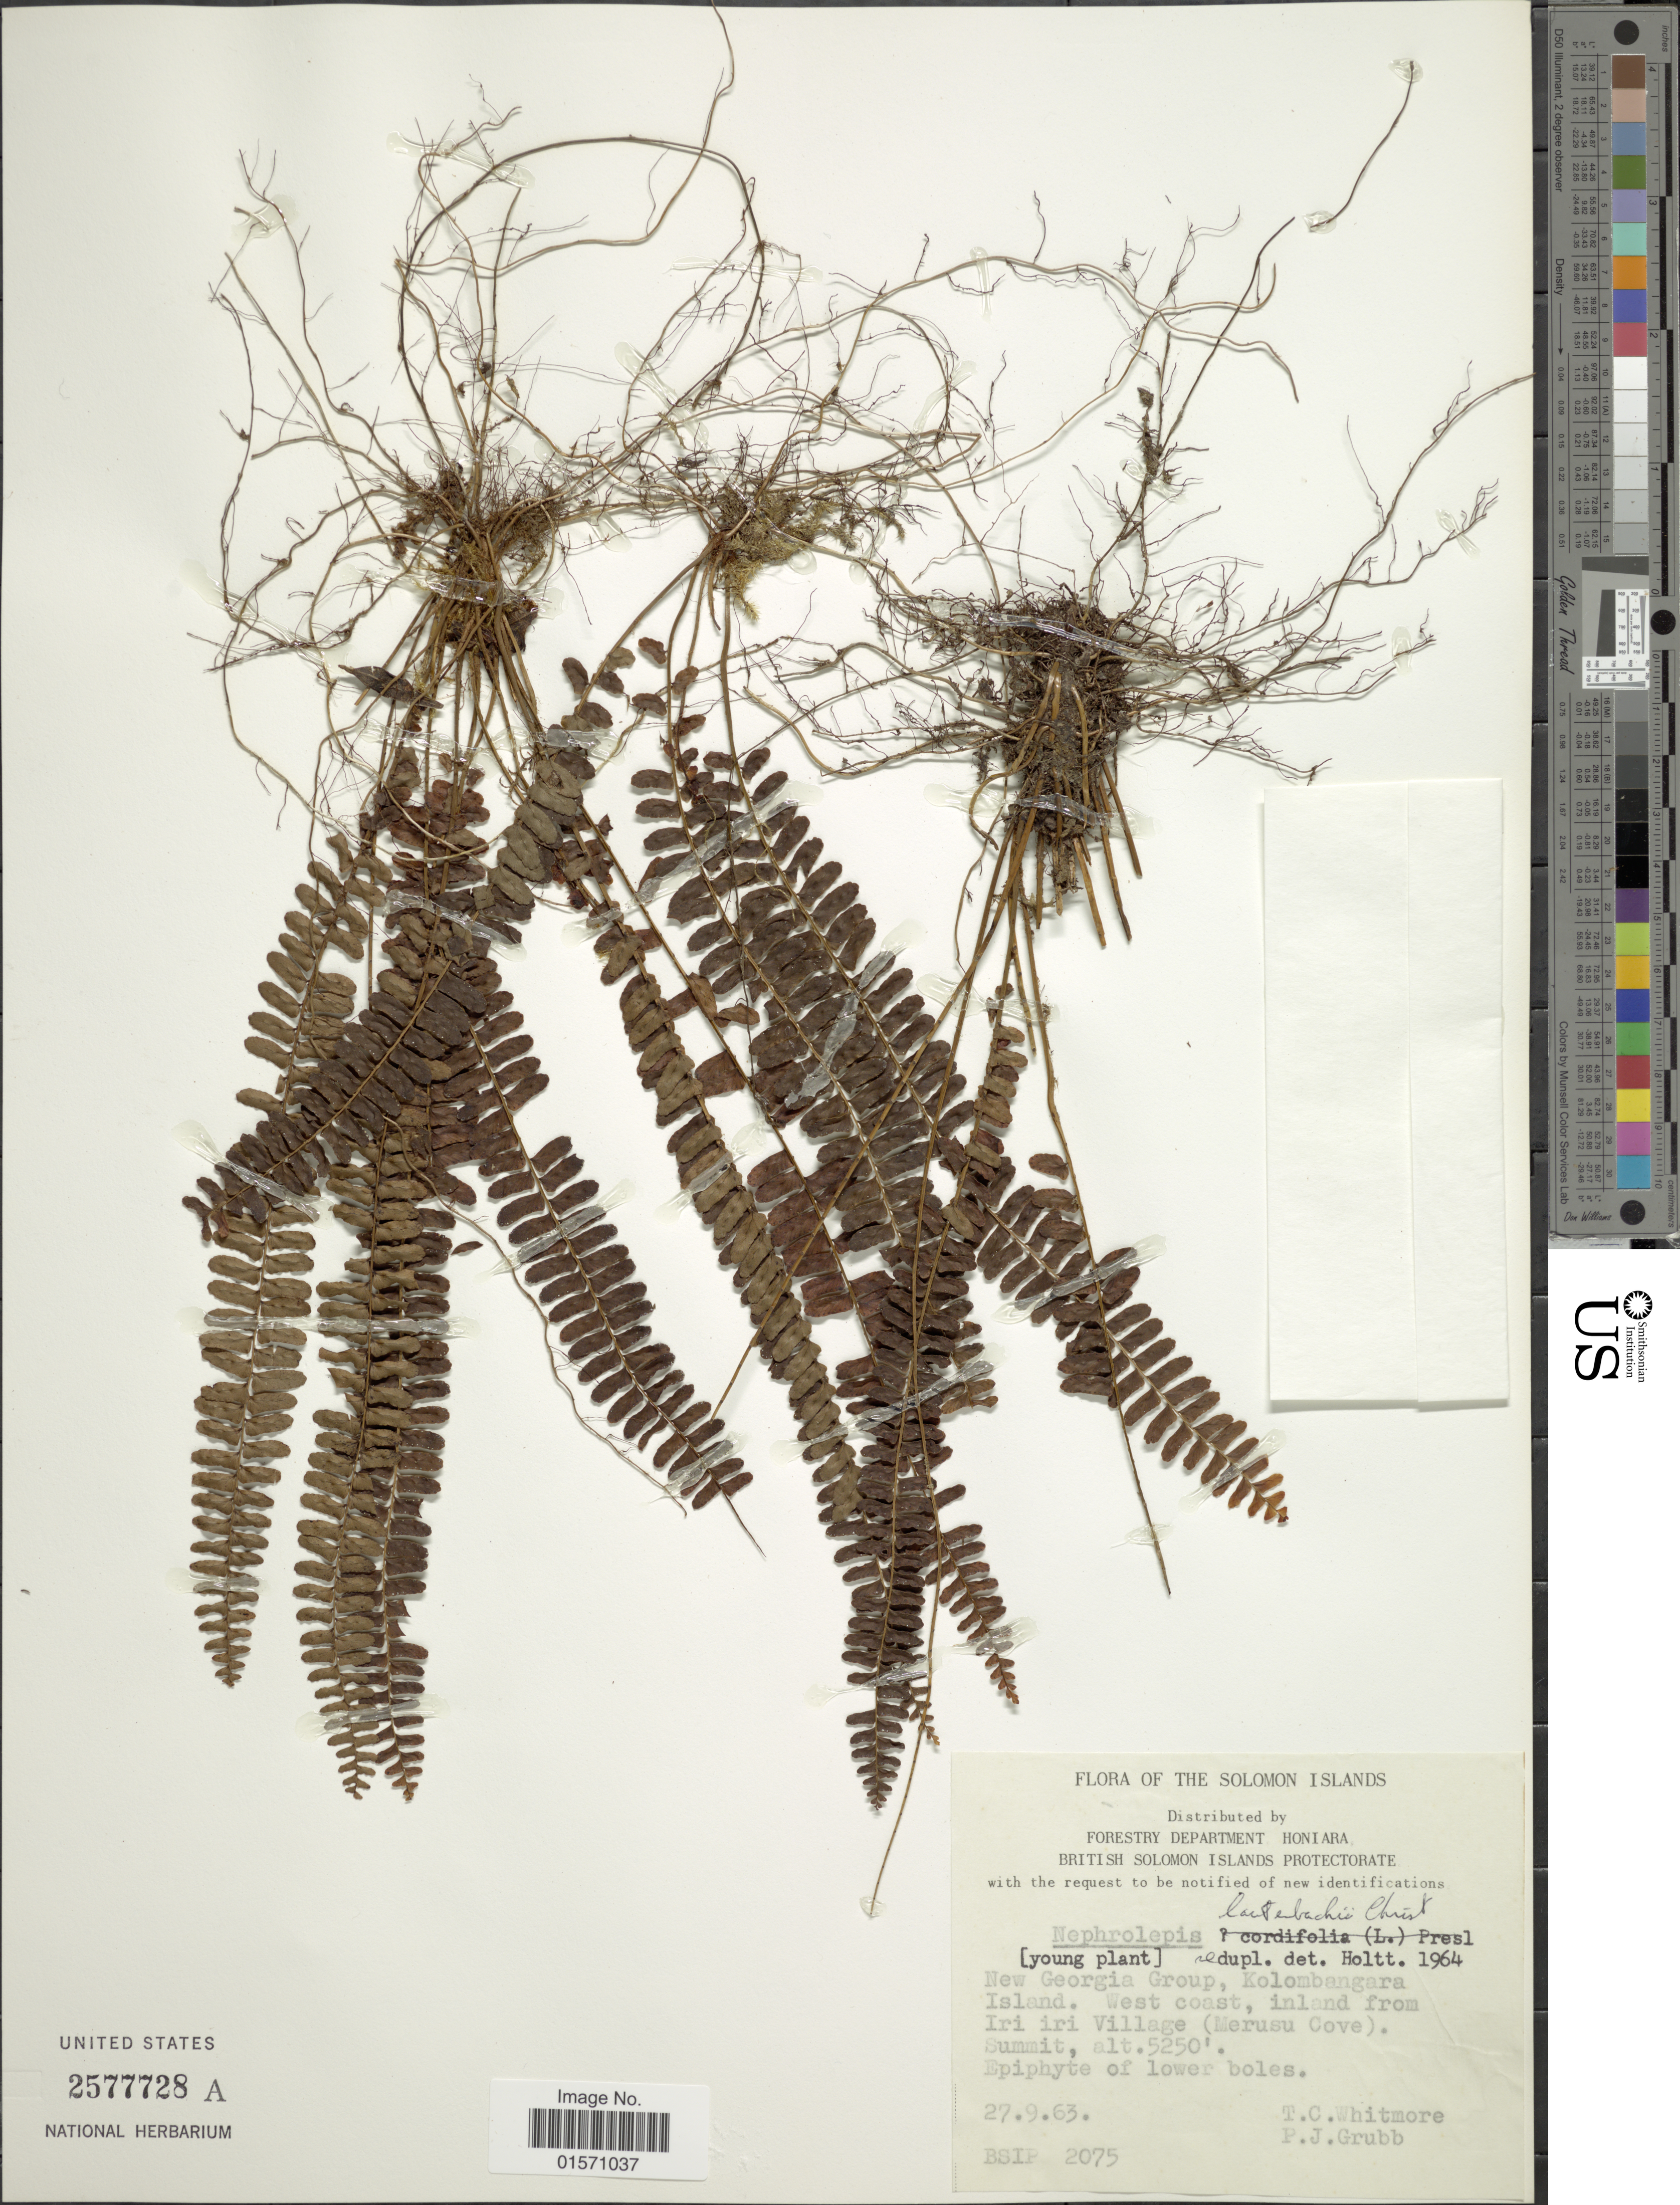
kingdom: Plantae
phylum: Tracheophyta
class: Polypodiopsida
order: Polypodiales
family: Nephrolepidaceae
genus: Nephrolepis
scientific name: Nephrolepis lauterbachii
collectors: T. C. Whitmore & P. J. Grubb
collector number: BSIP 2075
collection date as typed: Transcribed d/m/y: 27/9/63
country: Solomon Islands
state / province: Solomon Islands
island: Kolombangara [Nduke]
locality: New Georgia Group, Kolombangara island. West coast, inland from Iri iri Village (Merusu Cove). Summit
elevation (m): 1600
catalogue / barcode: US 2577728A